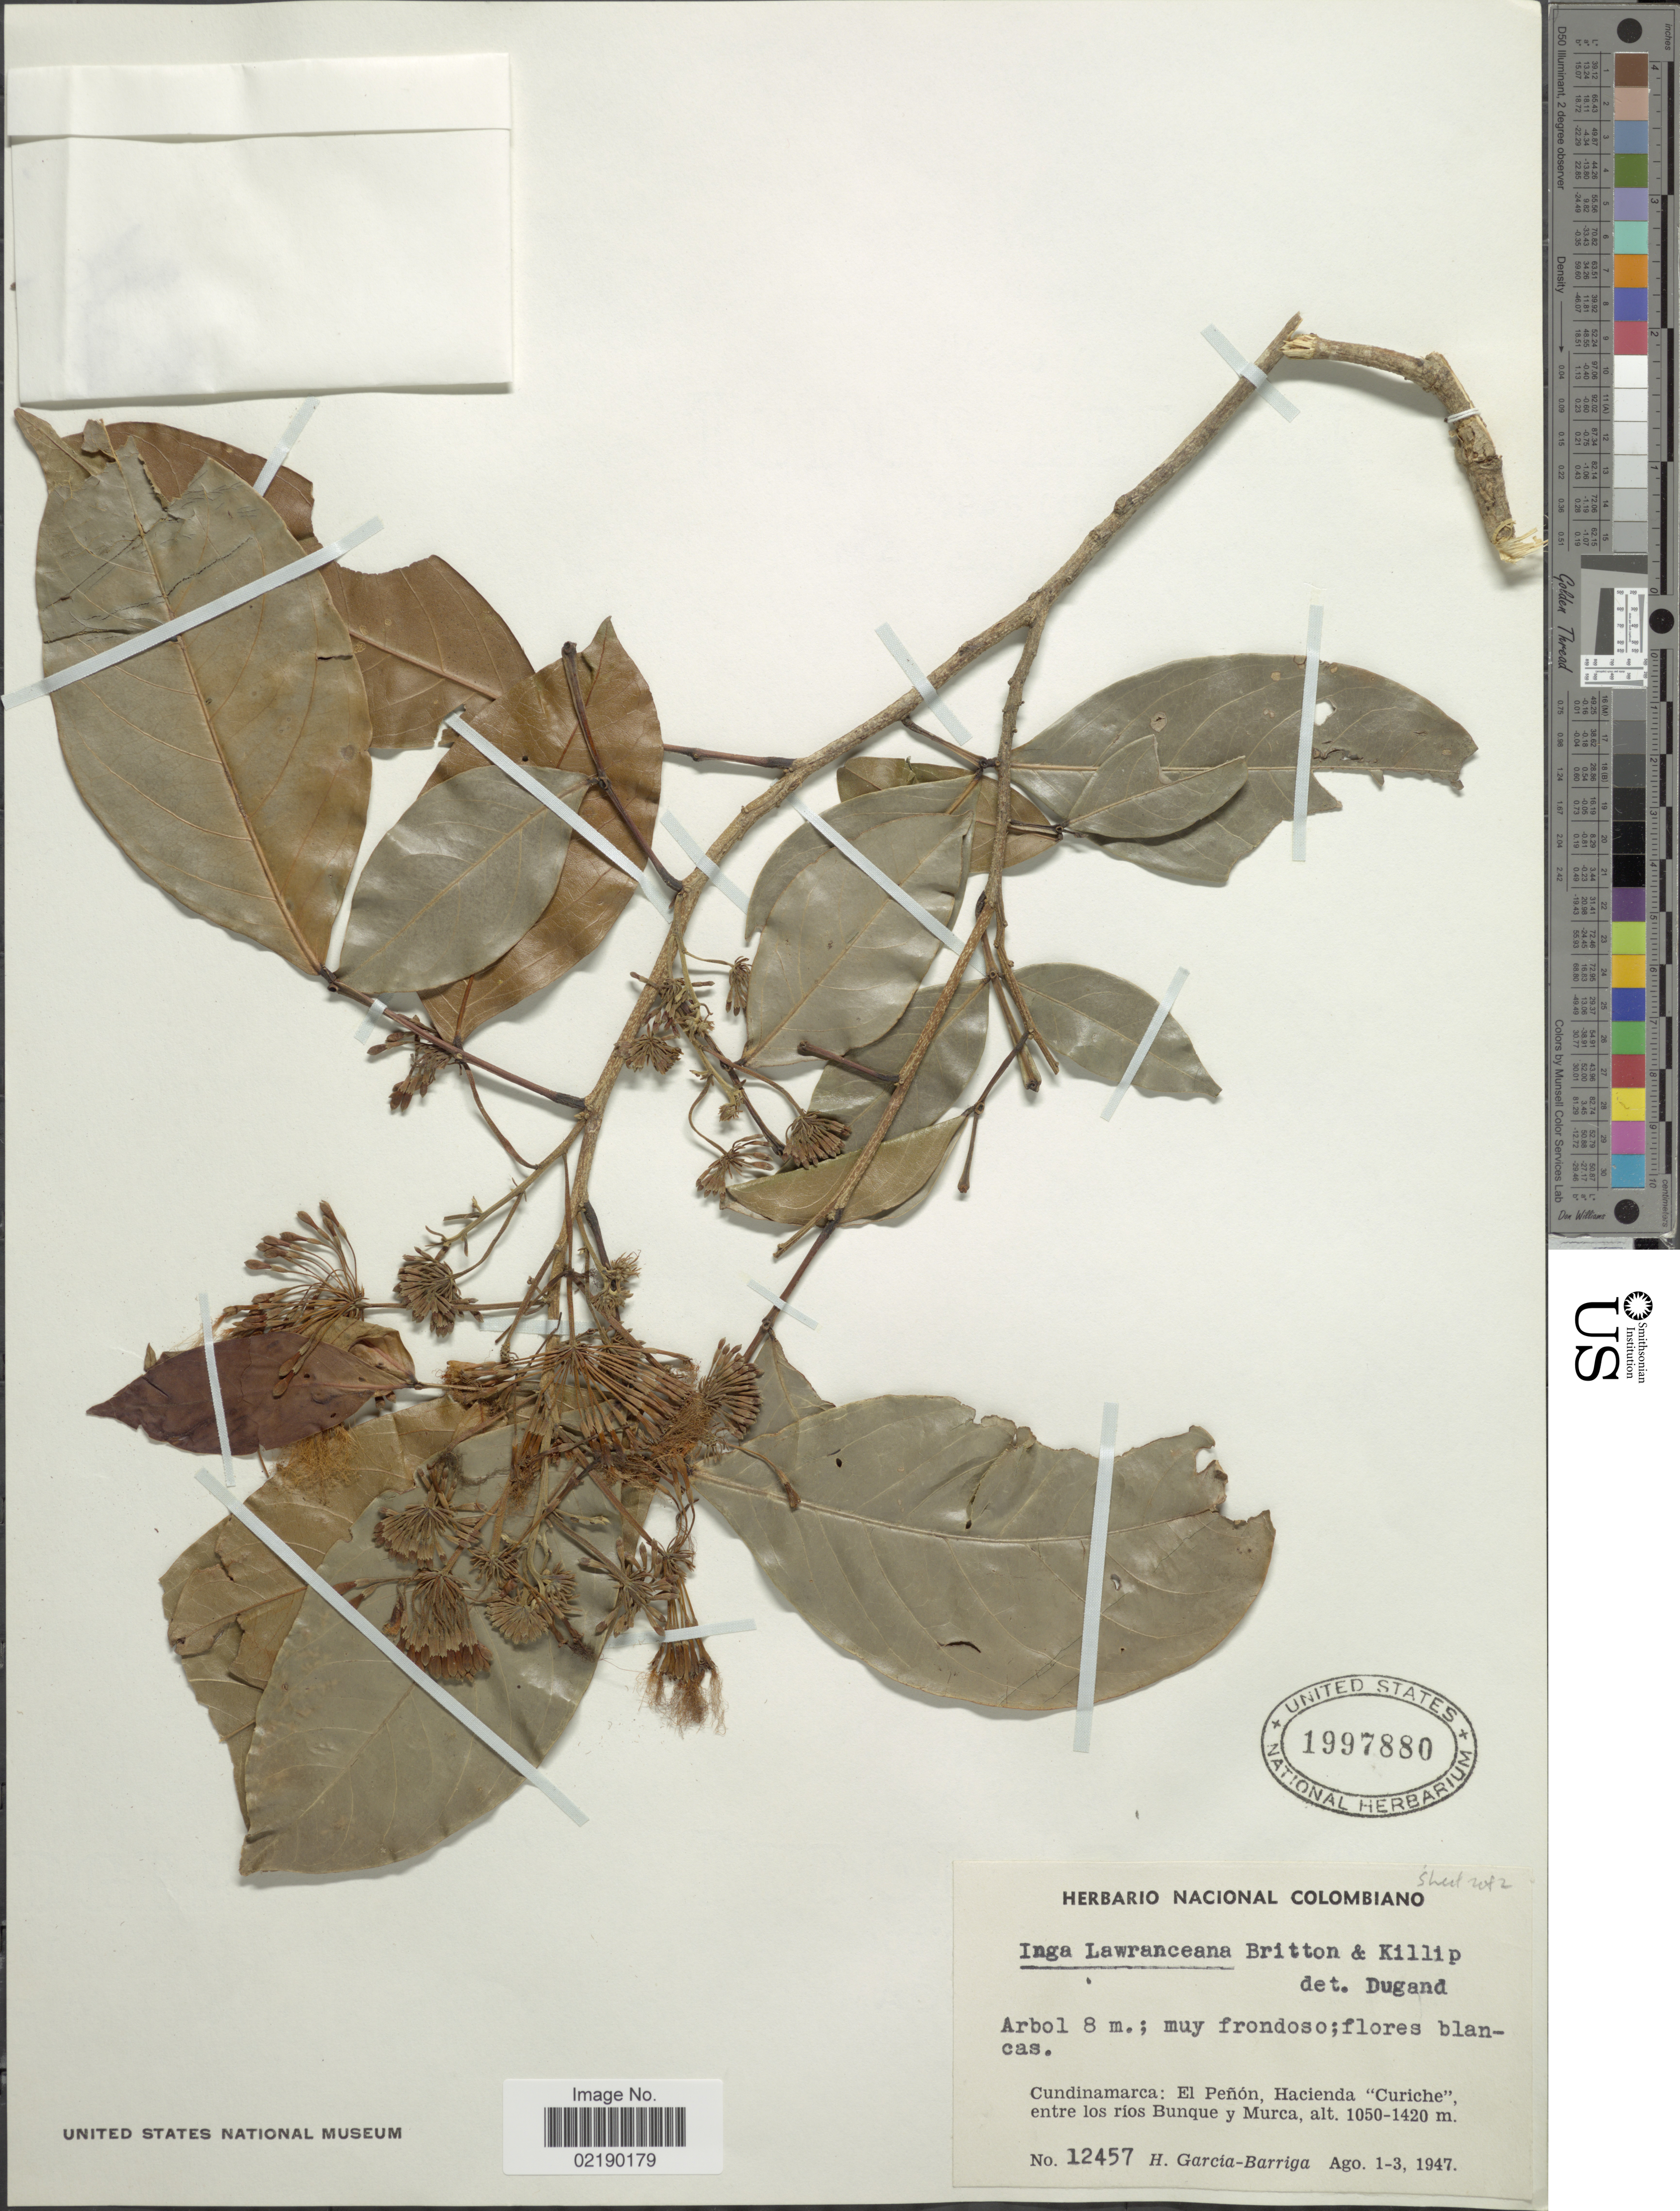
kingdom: Plantae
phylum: Tracheophyta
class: Magnoliopsida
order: Fabales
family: Fabaceae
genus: Inga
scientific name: Inga umbellifera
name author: (Vahl) Steud. ex DC.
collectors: H. García Barriga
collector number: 12457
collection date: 1947-08-01/1947-08-03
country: Colombia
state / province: Cundinamarca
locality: El Penon, Hacienda "Curiche". entre los rios Bunque y Murca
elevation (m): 1050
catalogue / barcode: US 1997880